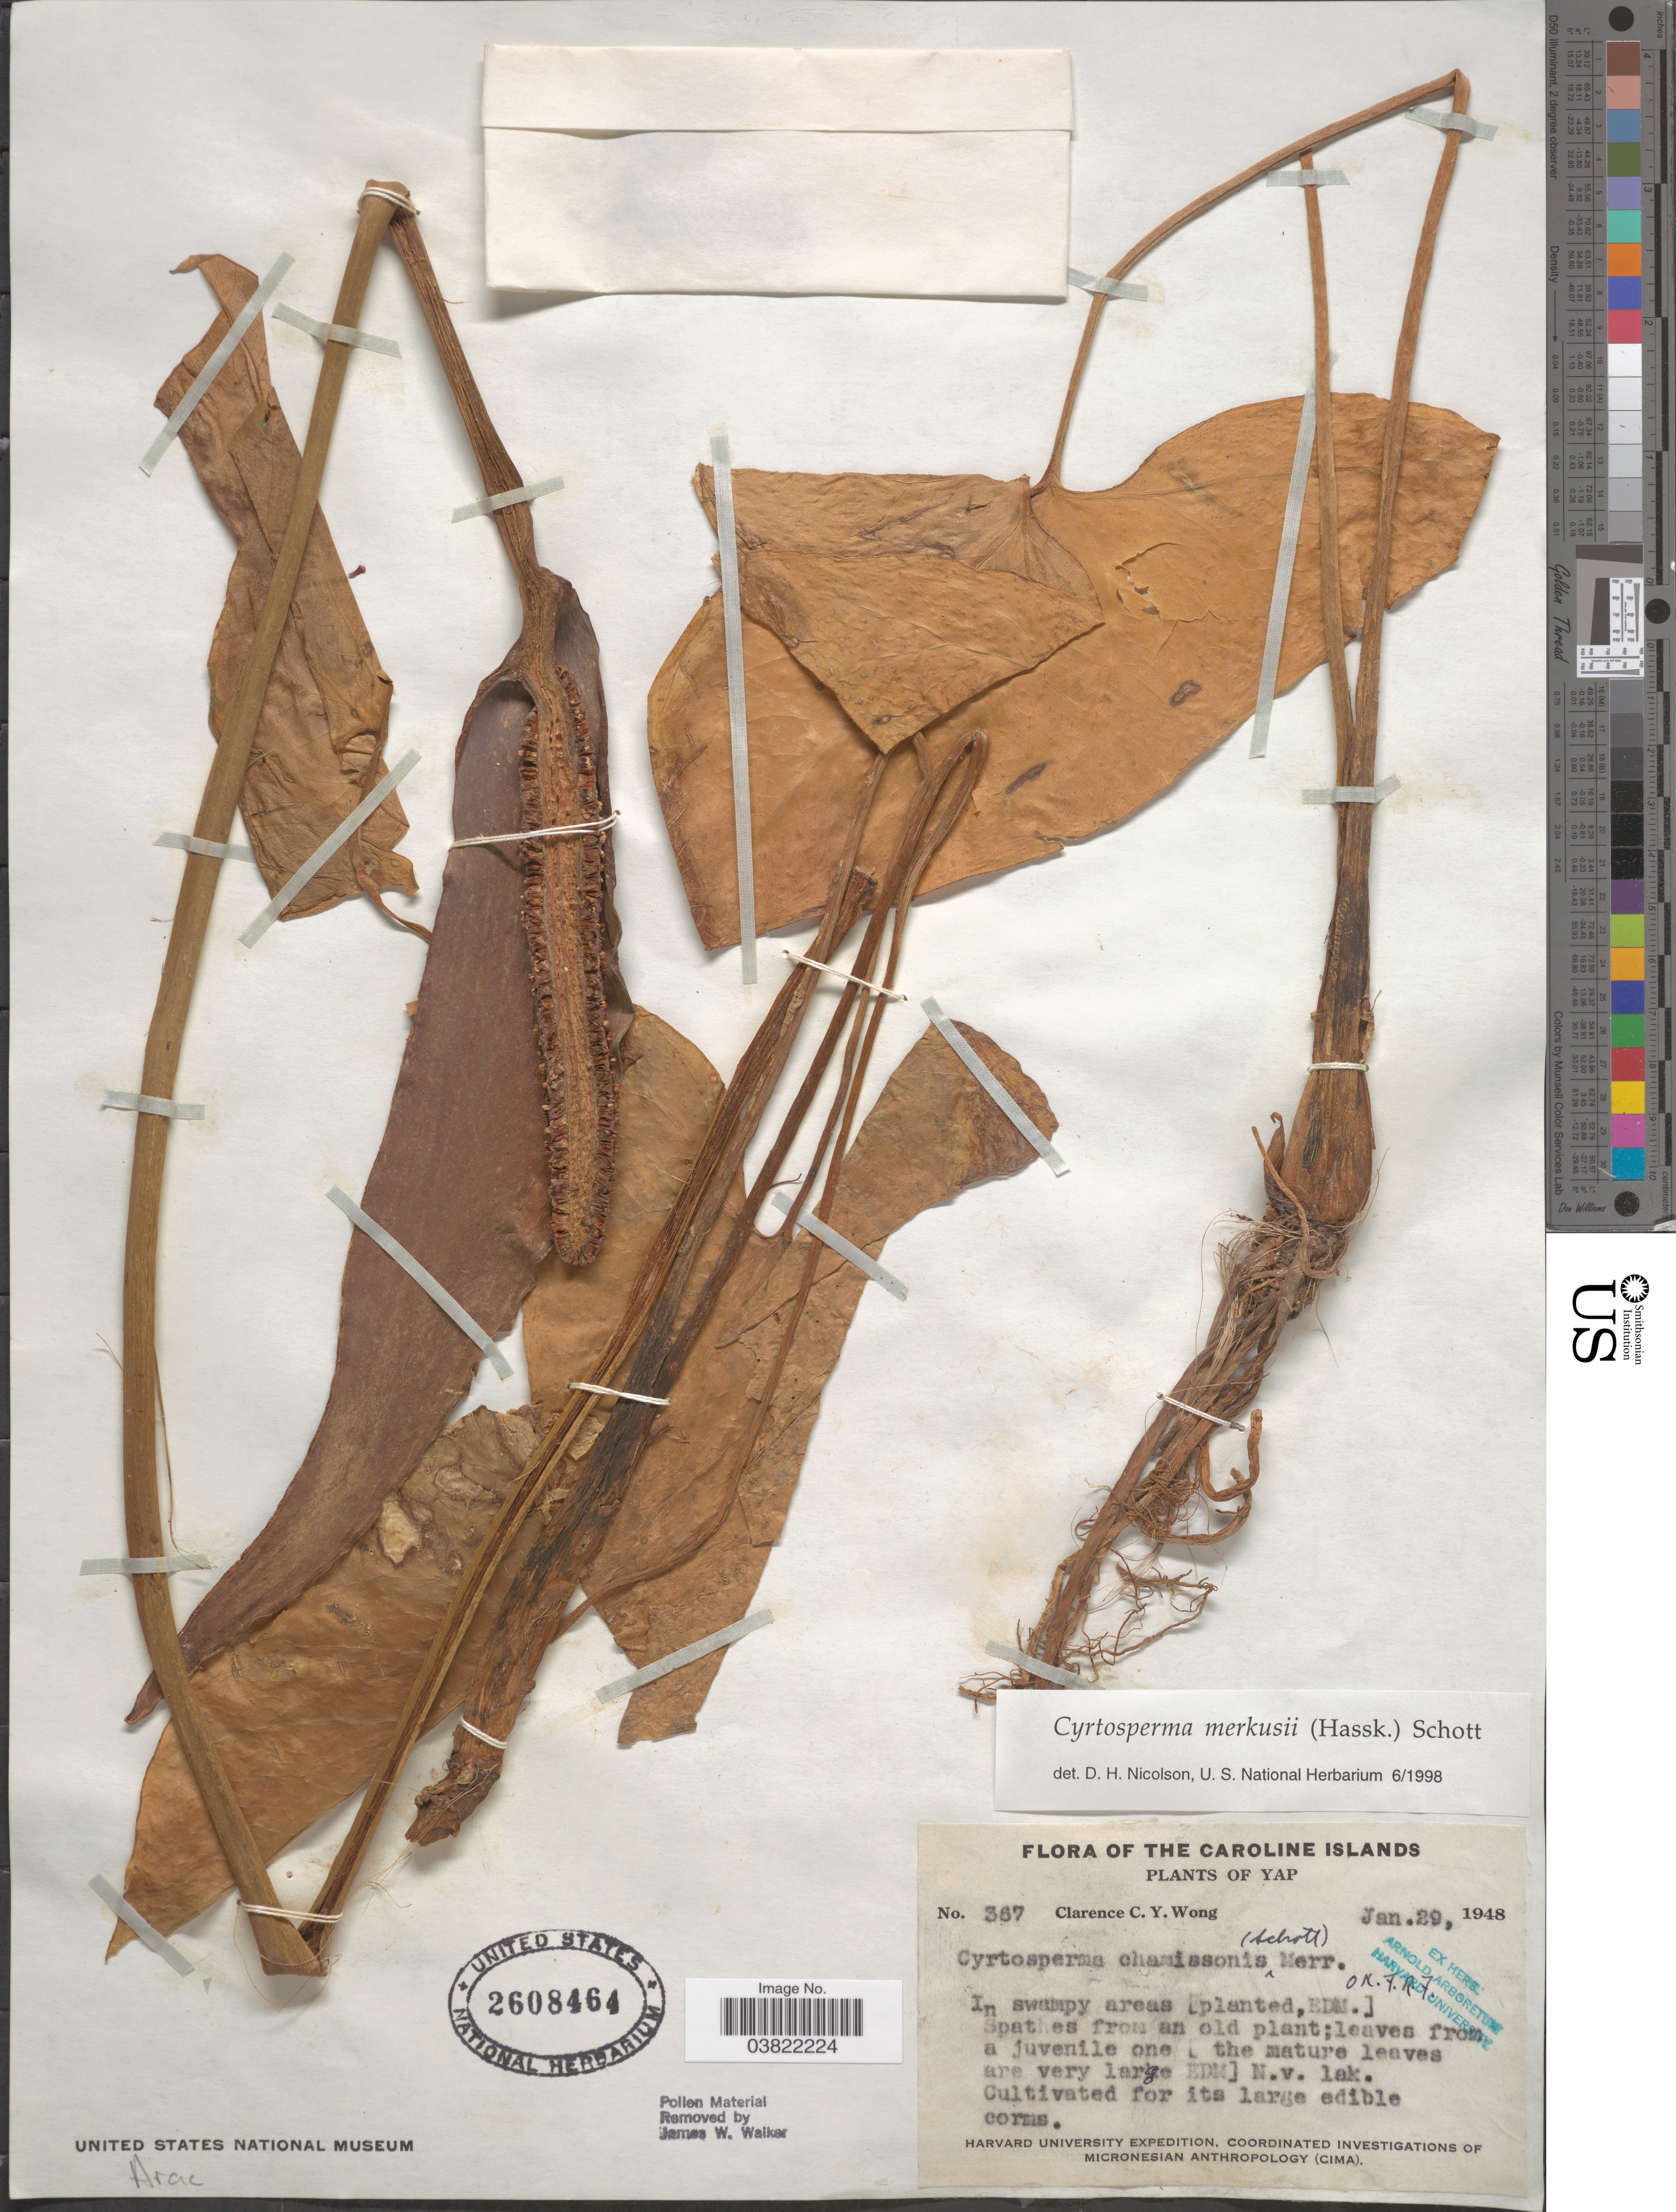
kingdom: Plantae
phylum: Tracheophyta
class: Liliopsida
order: Alismatales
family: Araceae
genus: Cyrtosperma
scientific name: Cyrtosperma merkusii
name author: (Hassk.) Schott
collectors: C. Y. C. Wong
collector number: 367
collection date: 1948-01-29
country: Micronesia, Federated States of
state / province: Yap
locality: The Caroline Islands.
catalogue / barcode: US 2608464